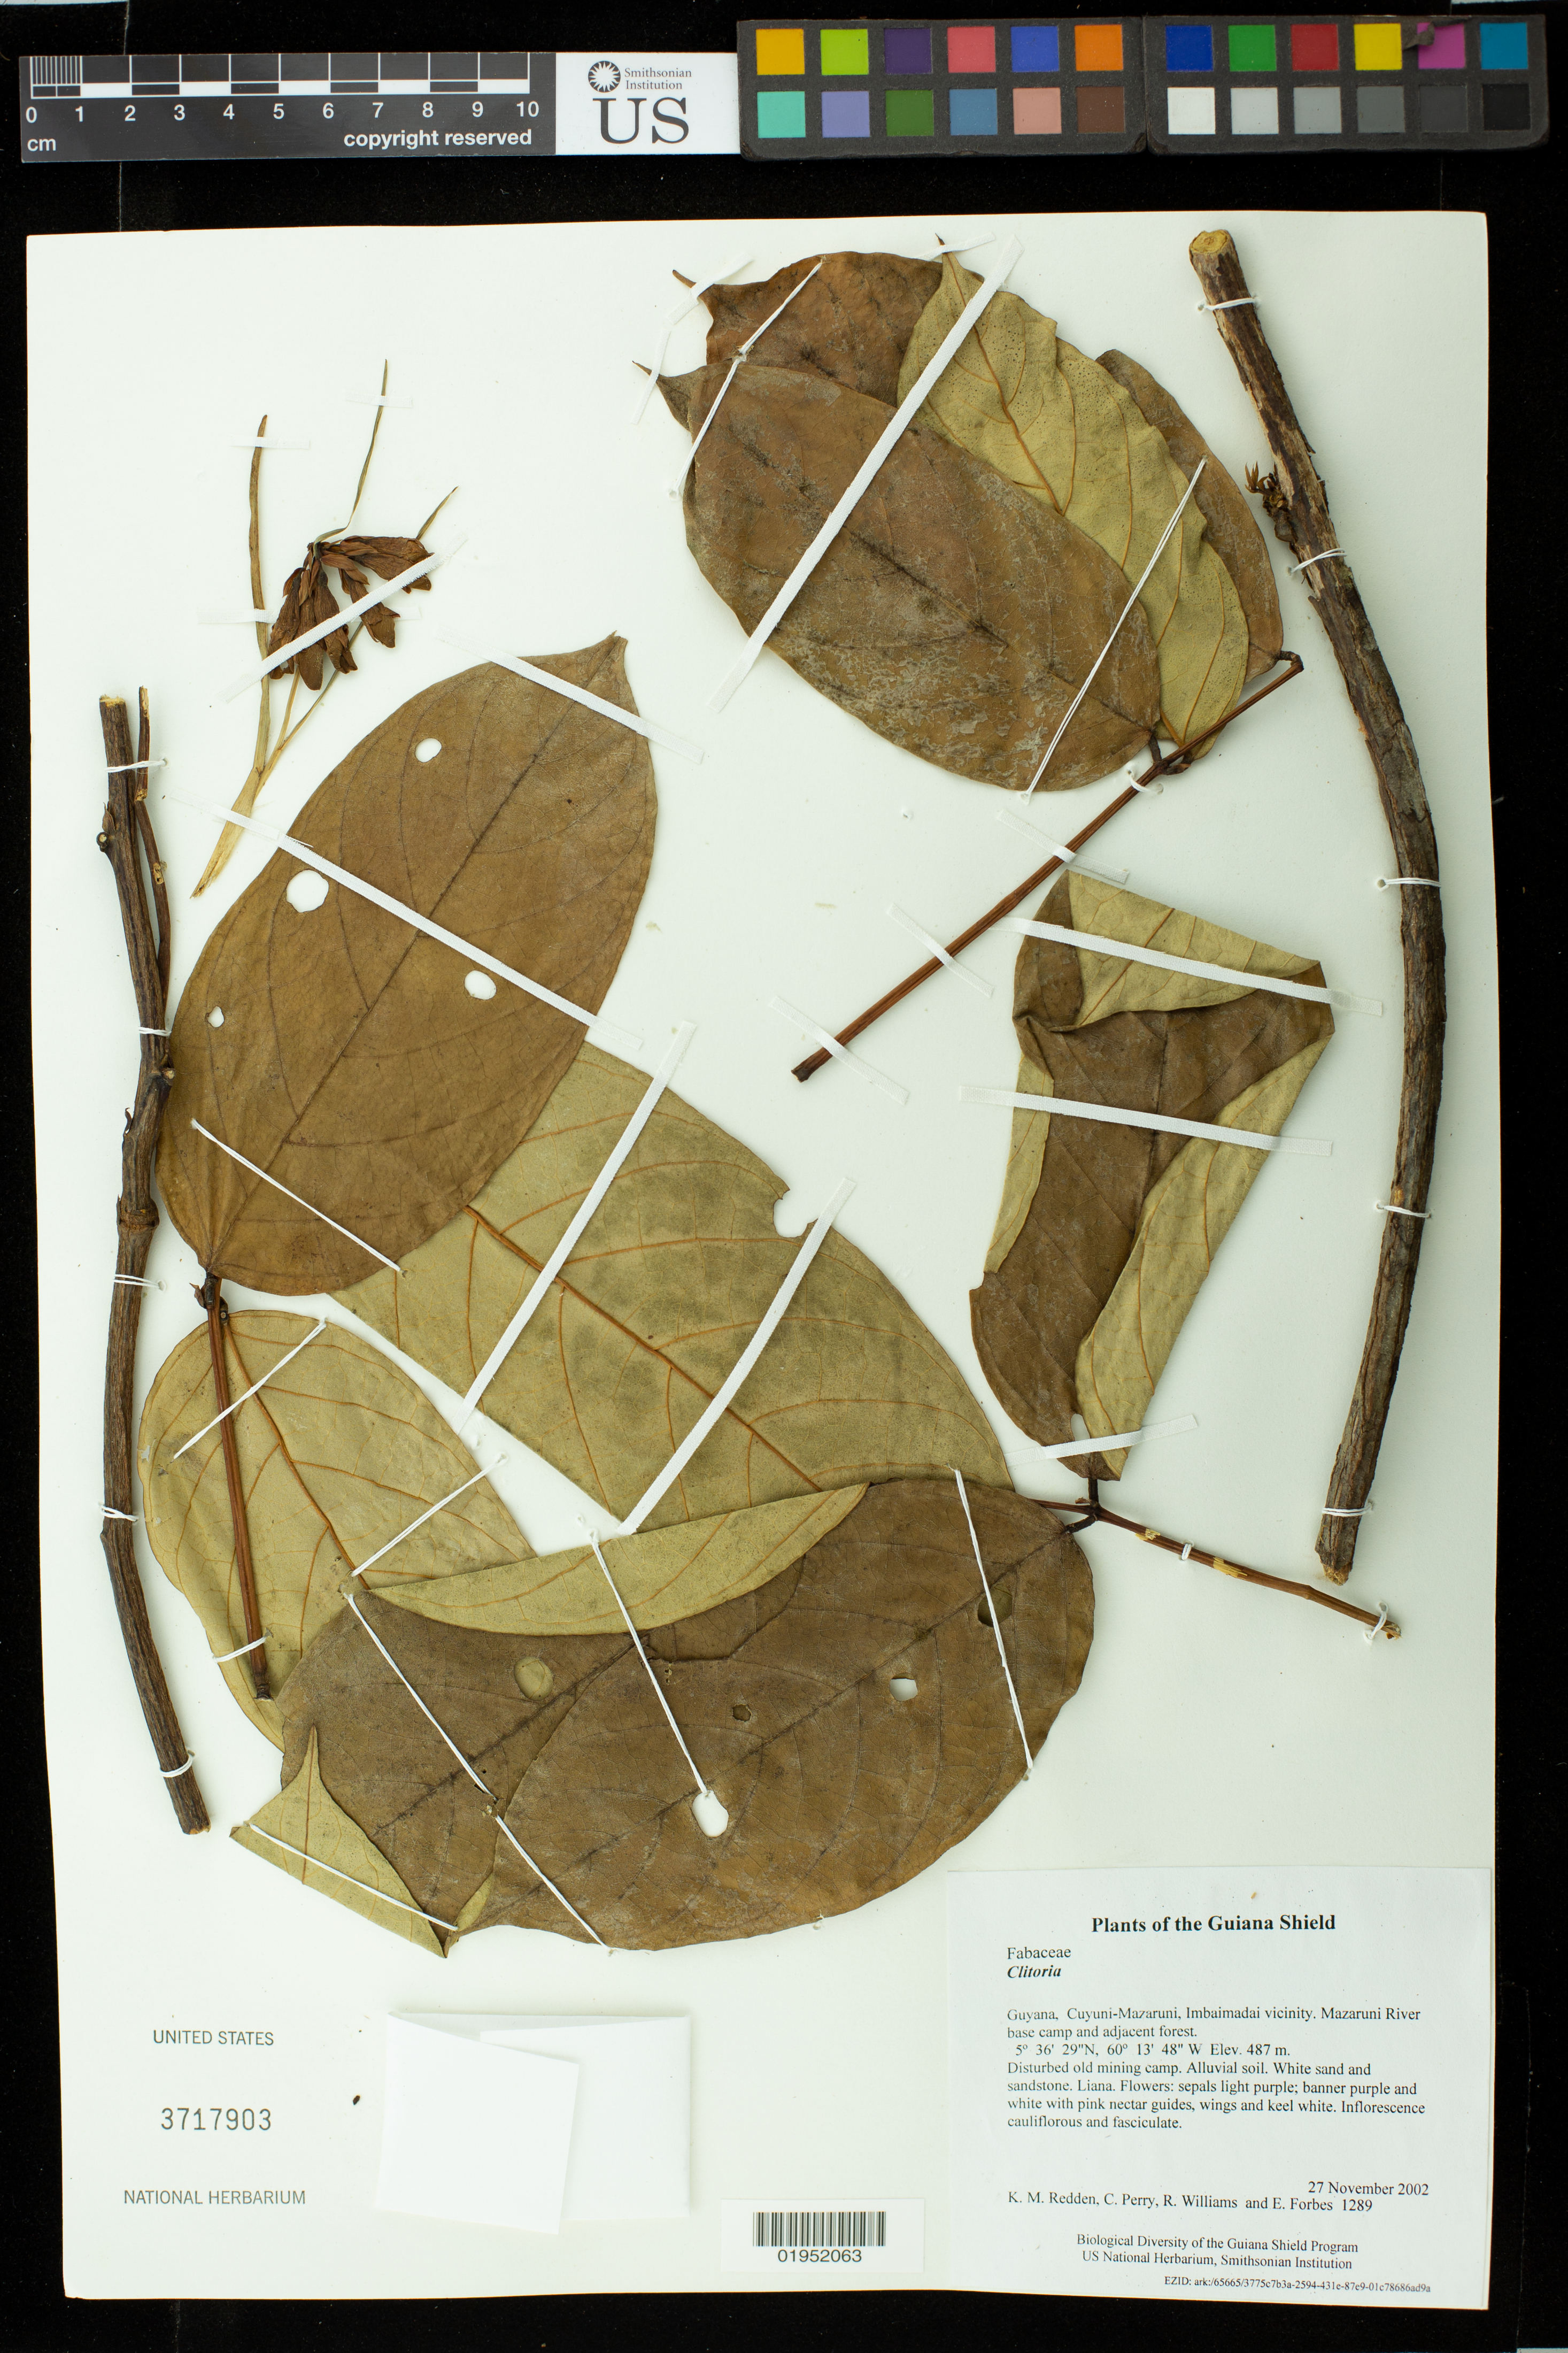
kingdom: Plantae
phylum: Tracheophyta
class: Magnoliopsida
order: Fabales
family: Fabaceae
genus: Clitoria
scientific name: Clitoria sp.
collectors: K. M. Redden, C. Perry, R. Williams & E. Forbes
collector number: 1289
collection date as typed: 27 November 2002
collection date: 2002-11-27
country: Guyana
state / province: Cuyuni-Mazaruni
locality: Imbaimadai vicinity. Mazaruni River base camp and adjacent forest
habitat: Disturbed old mining camp. Alluvial soil. White sand and sandstone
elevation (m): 487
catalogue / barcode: US 3717903